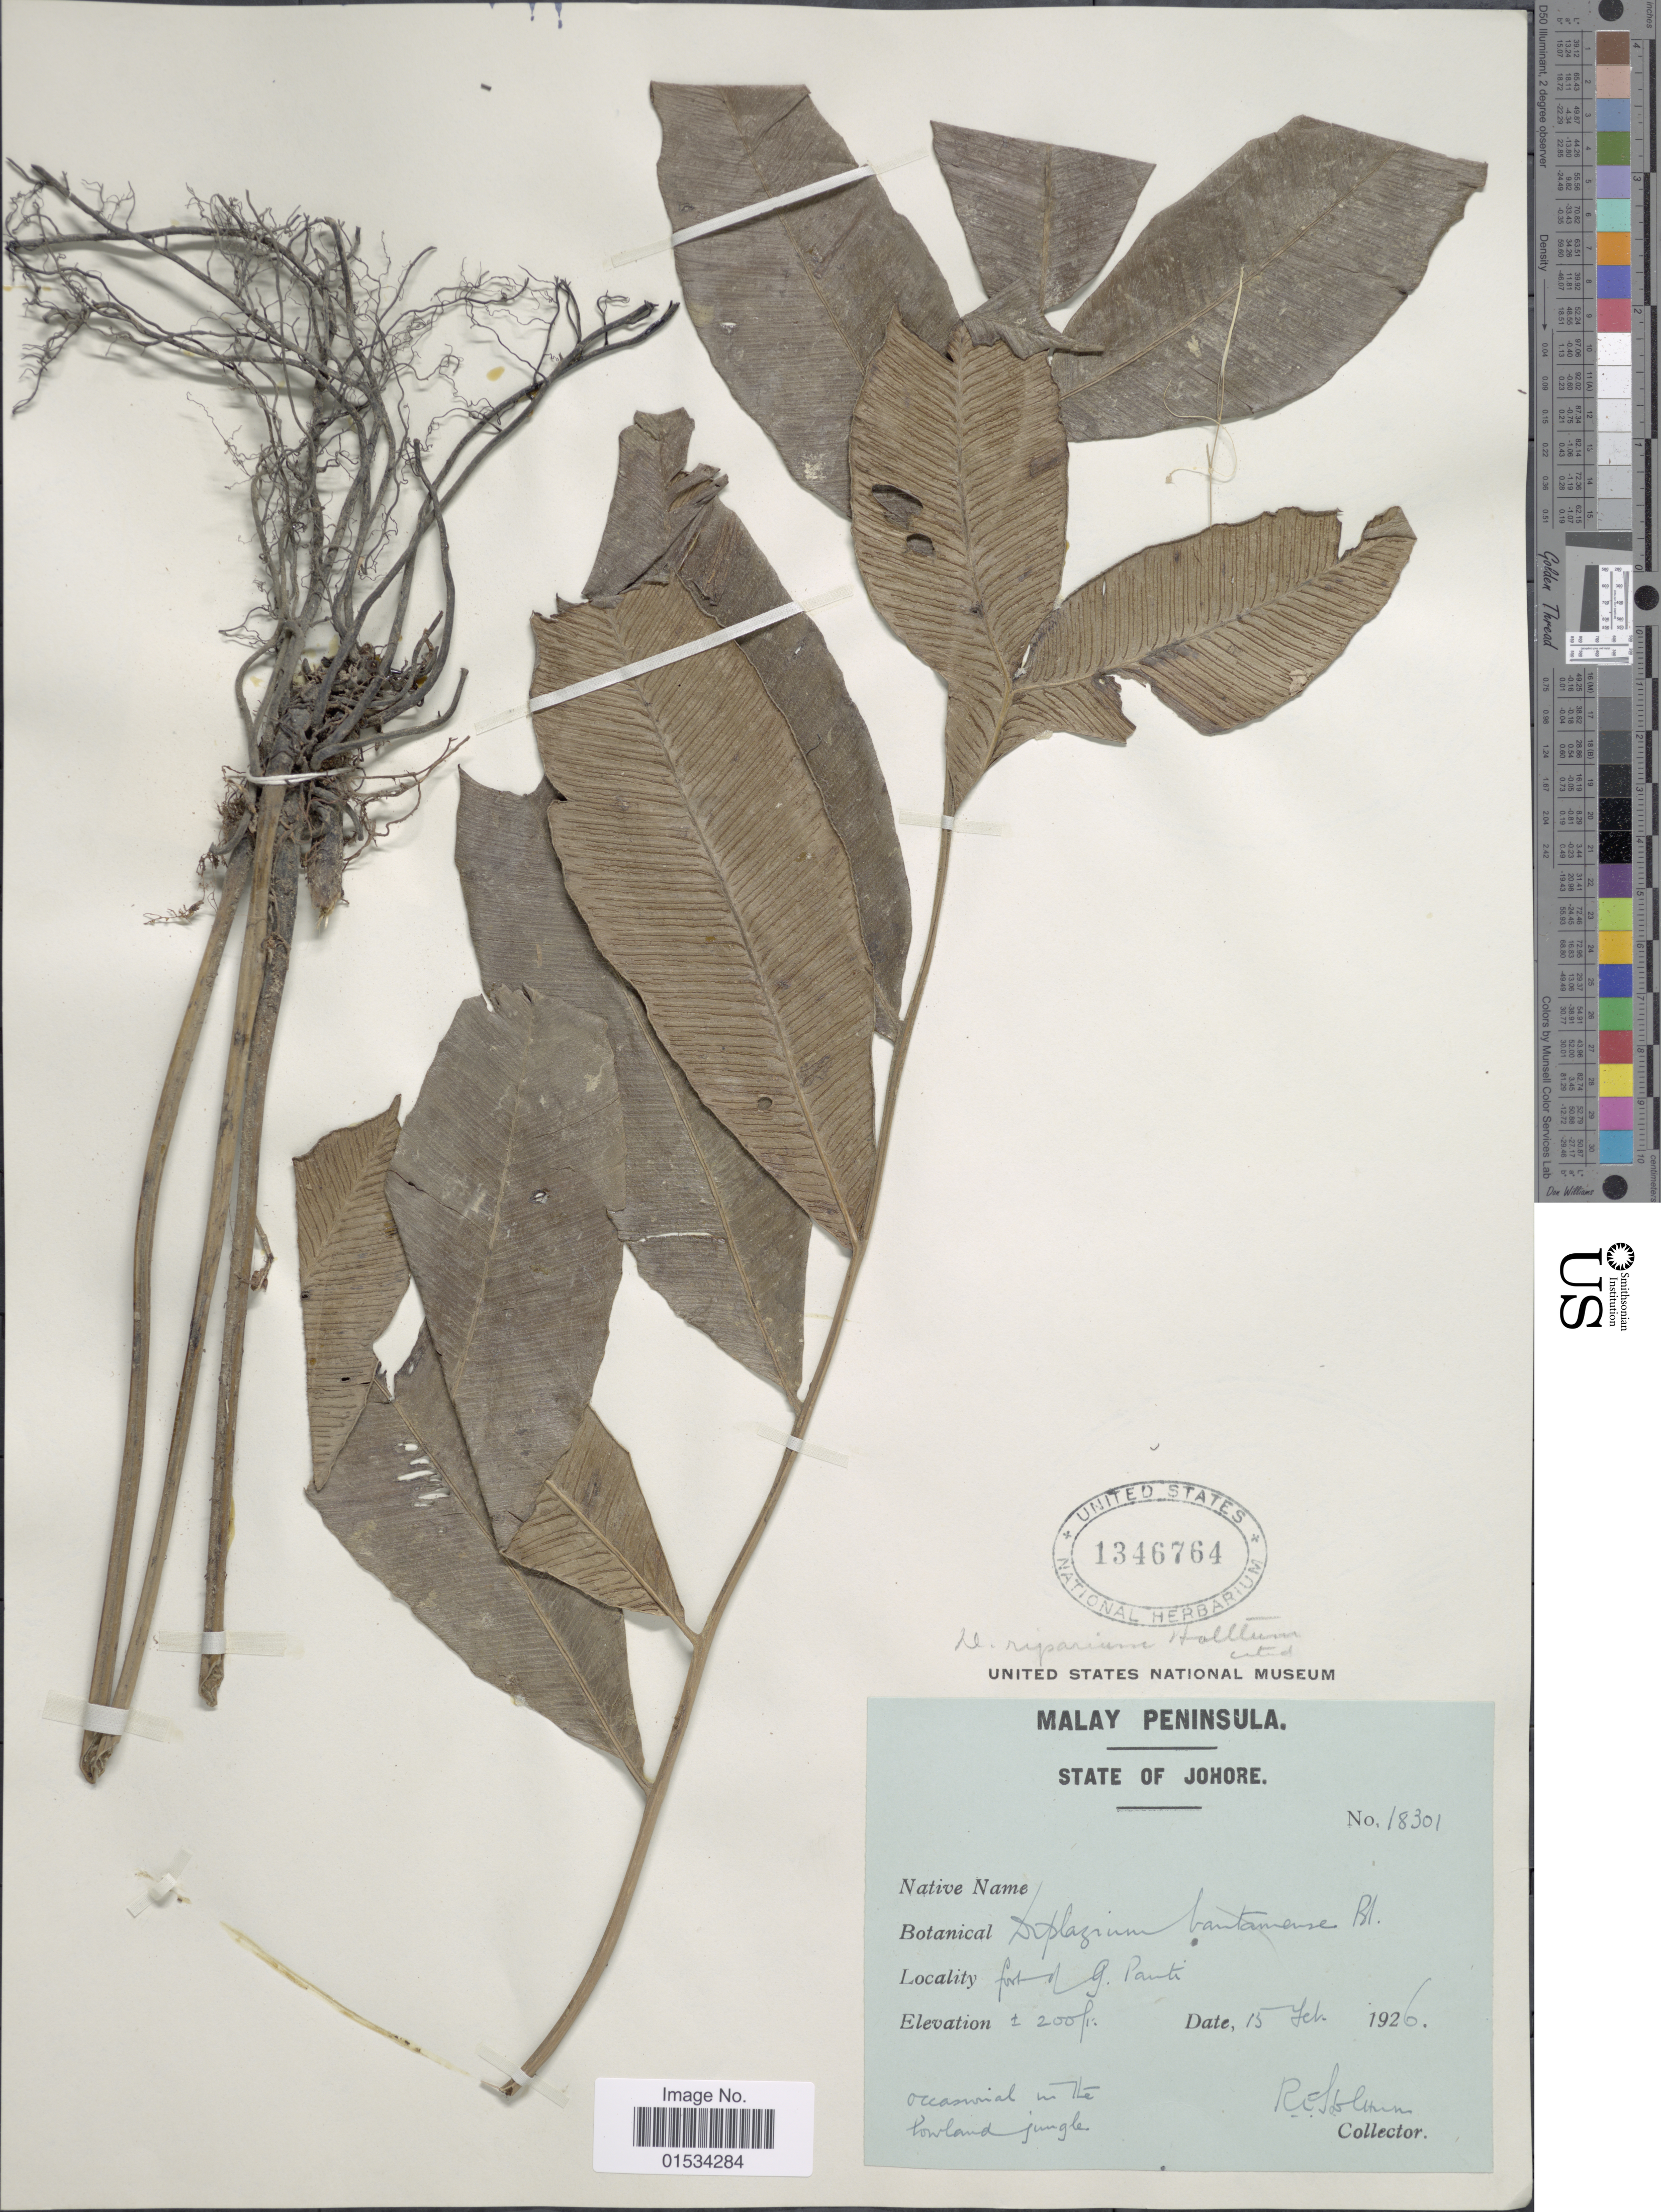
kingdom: Plantae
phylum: Tracheophyta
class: Polypodiopsida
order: Polypodiales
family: Athyriaceae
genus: Diplazium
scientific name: Diplazium riparium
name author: Holttum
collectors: R. E. Holttum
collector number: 18301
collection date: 1920-02-15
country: Malaysia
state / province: Johor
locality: Johore, Fort of G. Panti [interpreted]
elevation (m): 61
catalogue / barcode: US 1346764